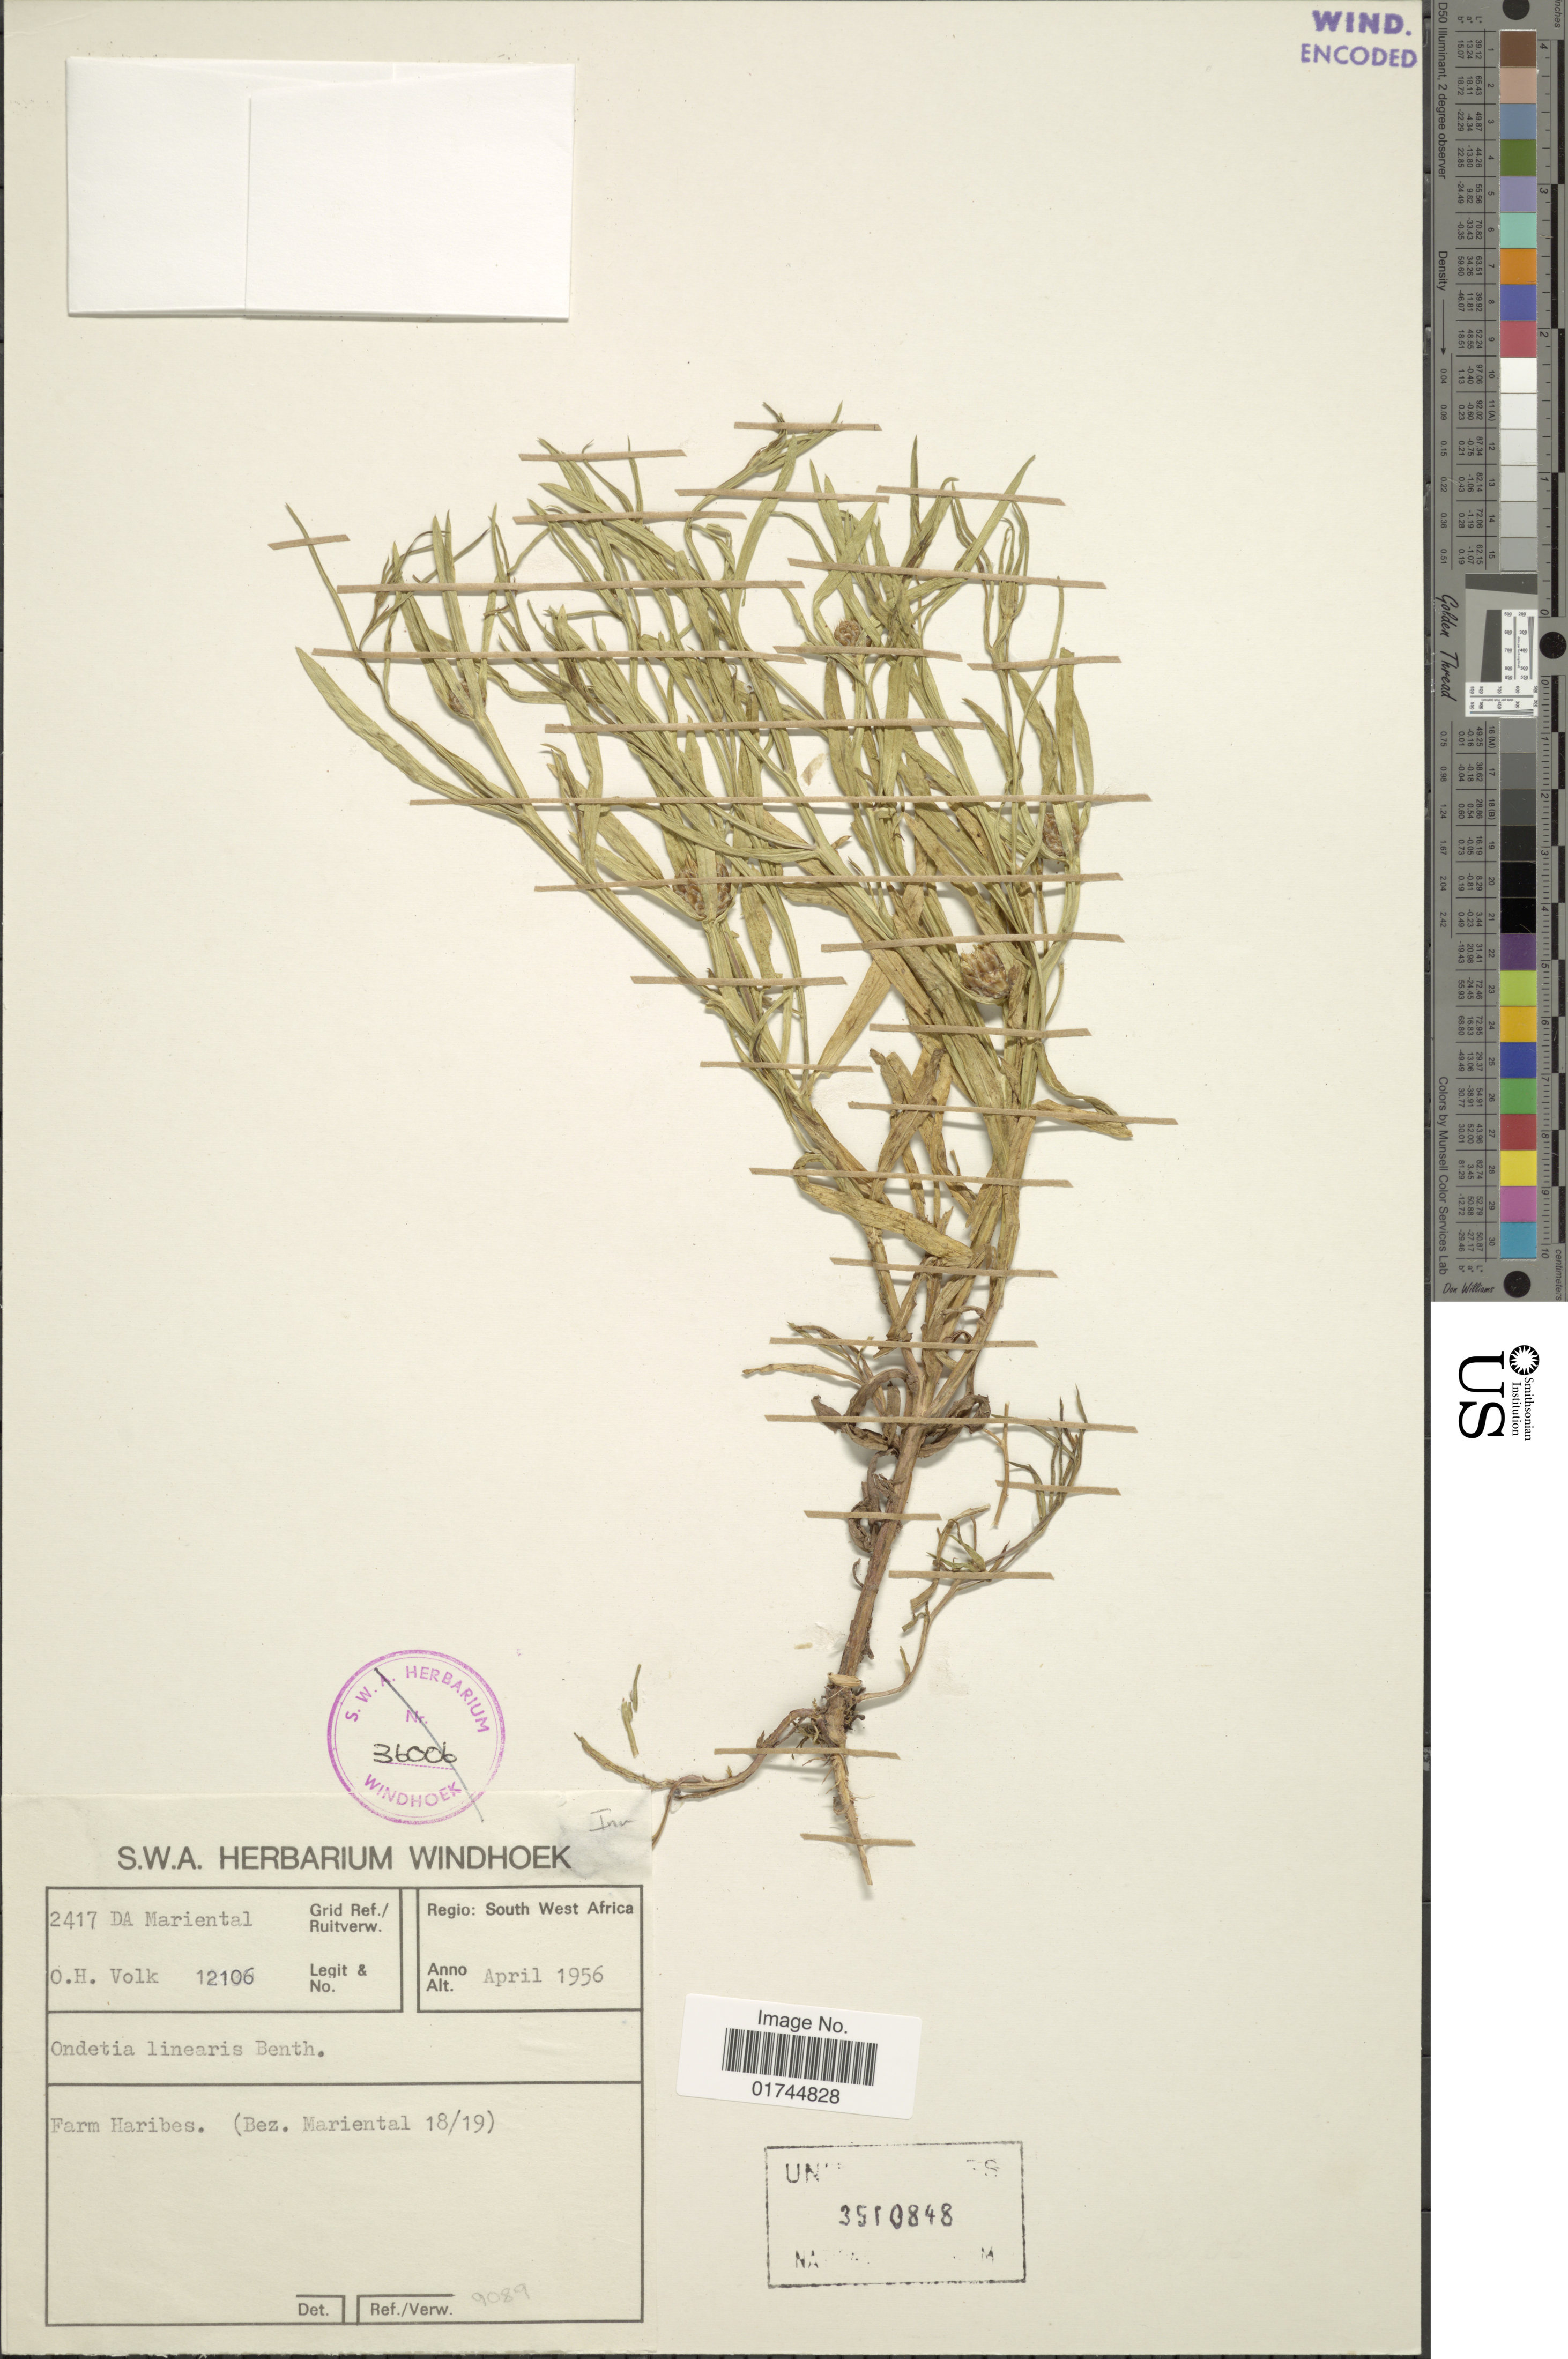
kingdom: Plantae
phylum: Tracheophyta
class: Magnoliopsida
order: Asterales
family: Asteraceae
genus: Ondetia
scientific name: Ondetia linearis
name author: Benth.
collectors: O. Volk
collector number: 12106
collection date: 1956-04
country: Namibia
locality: South West Africa, Farm Haribes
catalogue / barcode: US 3510848